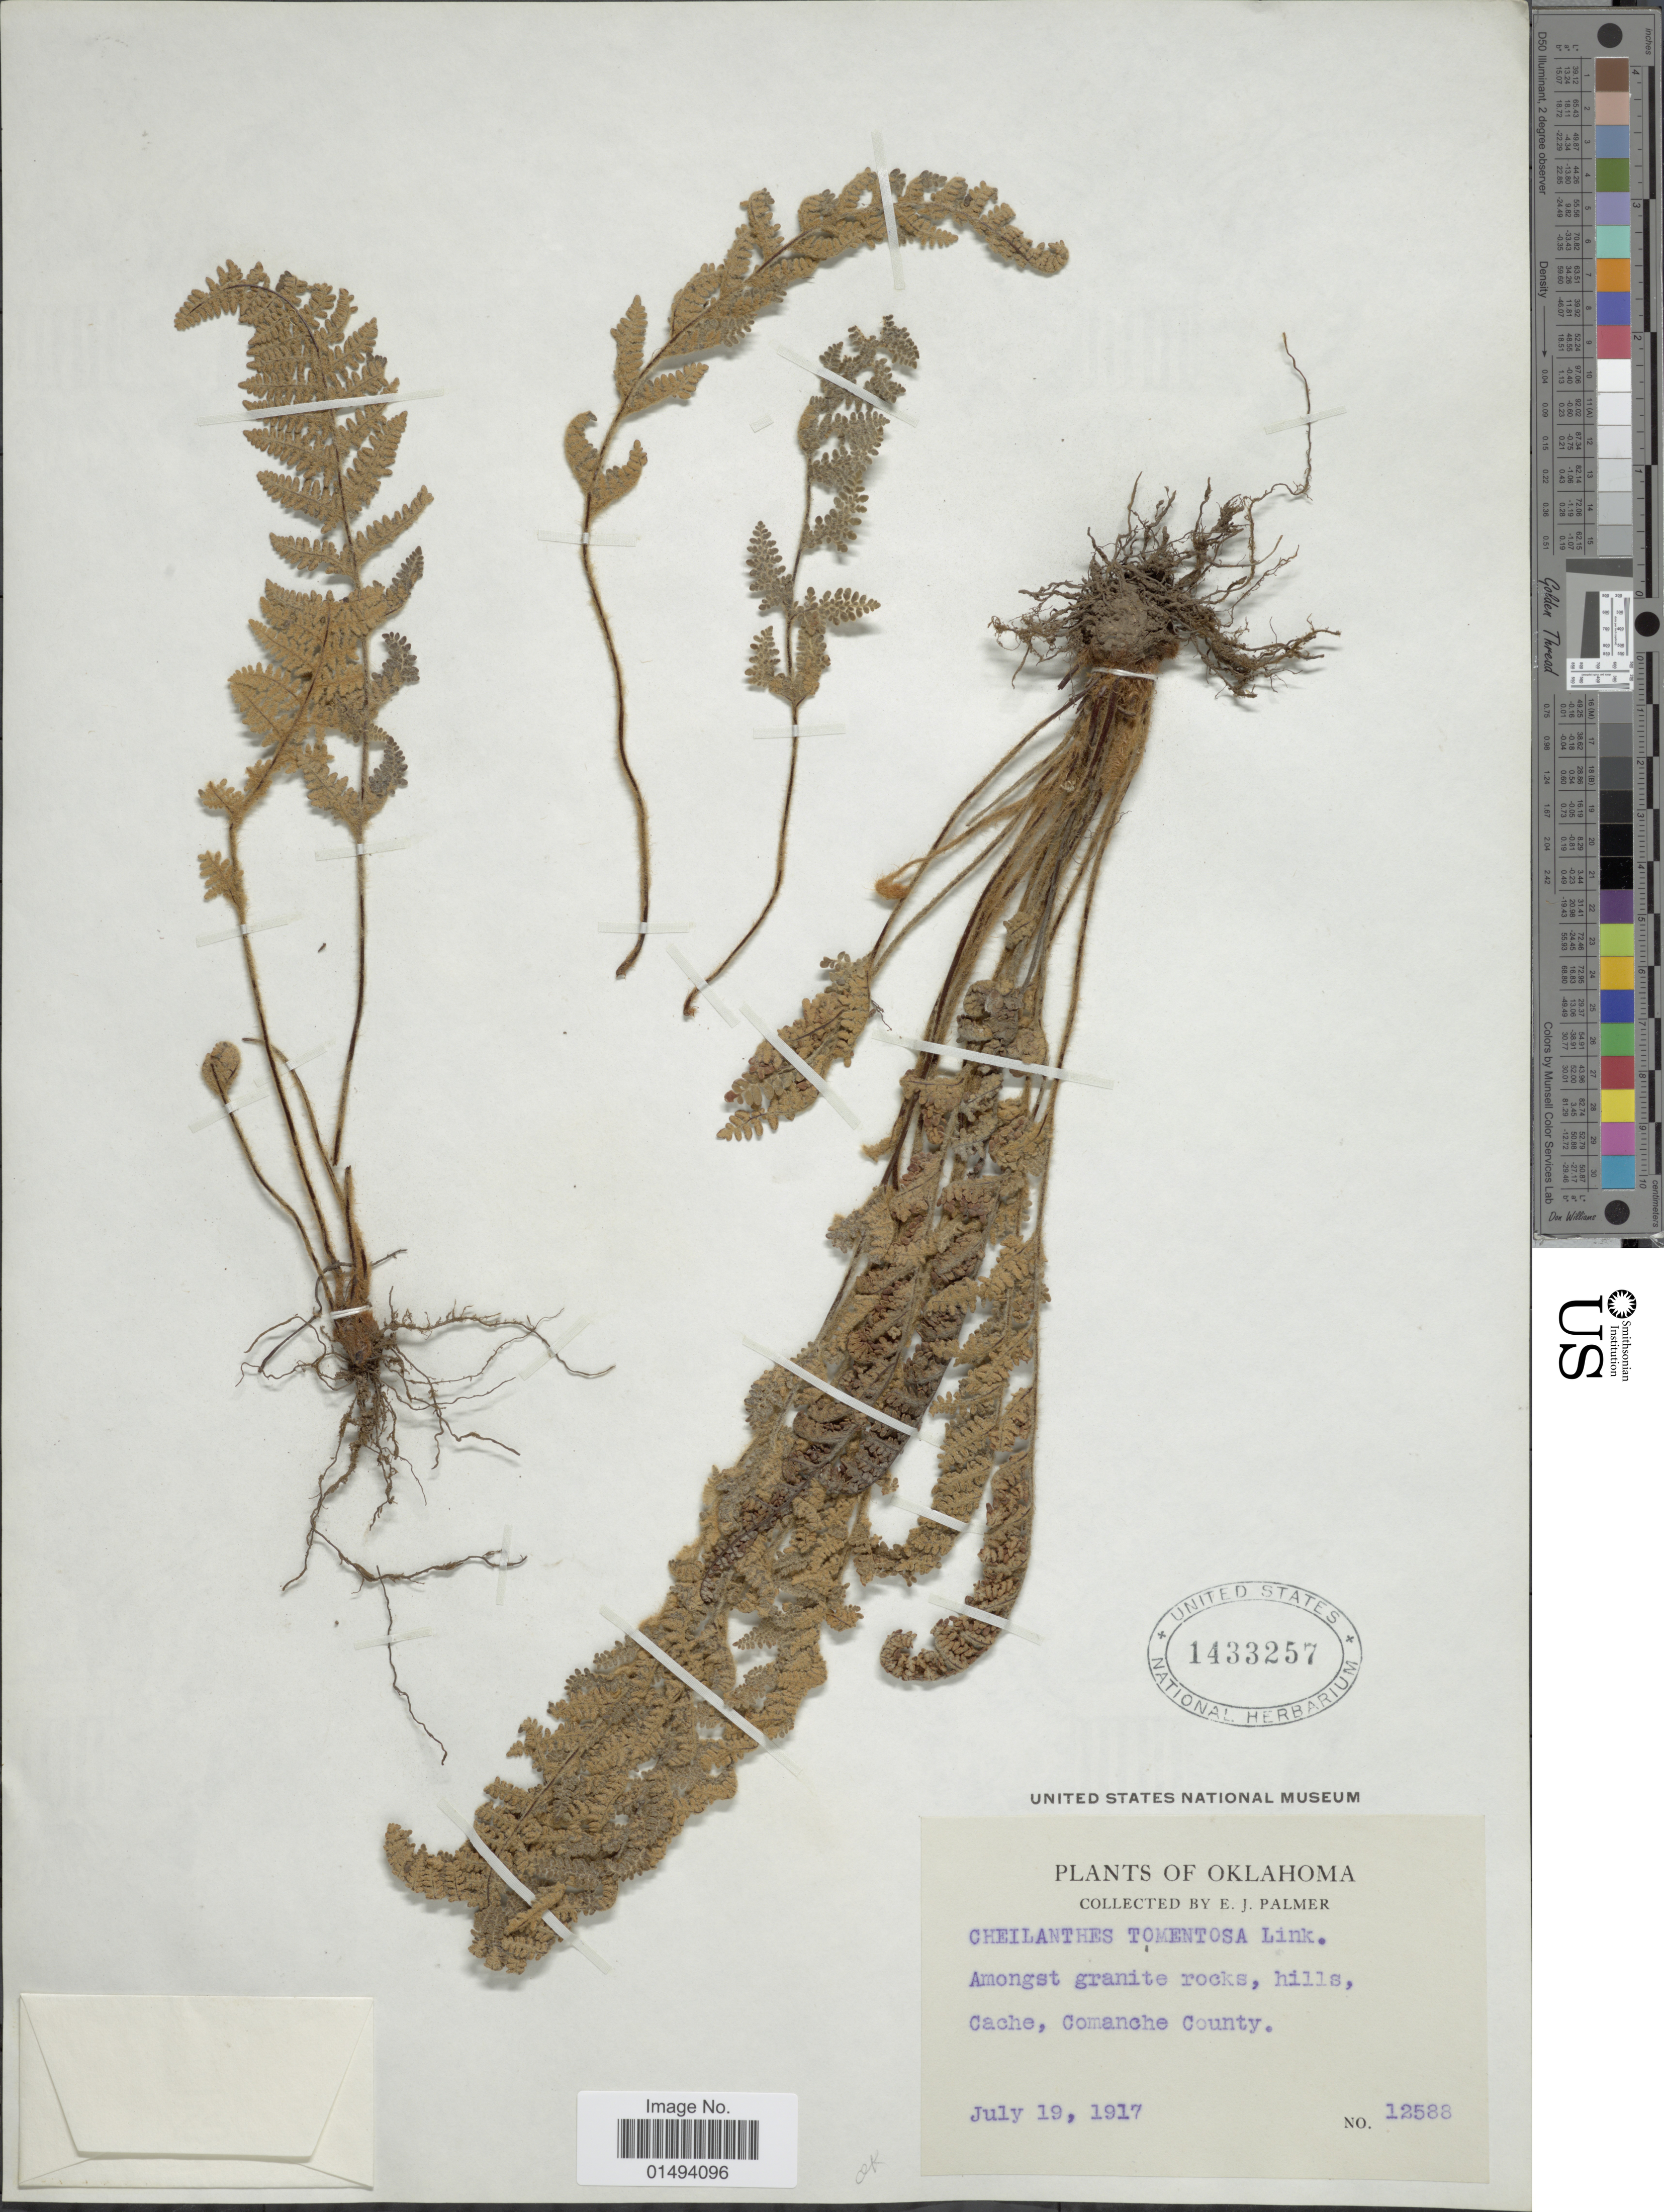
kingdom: Plantae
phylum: Tracheophyta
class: Polypodiopsida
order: Polypodiales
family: Pteridaceae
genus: Myriopteris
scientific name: Myriopteris tomentosa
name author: (Link) Fée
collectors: E. J. Palmer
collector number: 12588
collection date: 1917-07-19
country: United States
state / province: Oklahoma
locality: Oklahoma, hills, Cache, Comanche County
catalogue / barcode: US 1433257